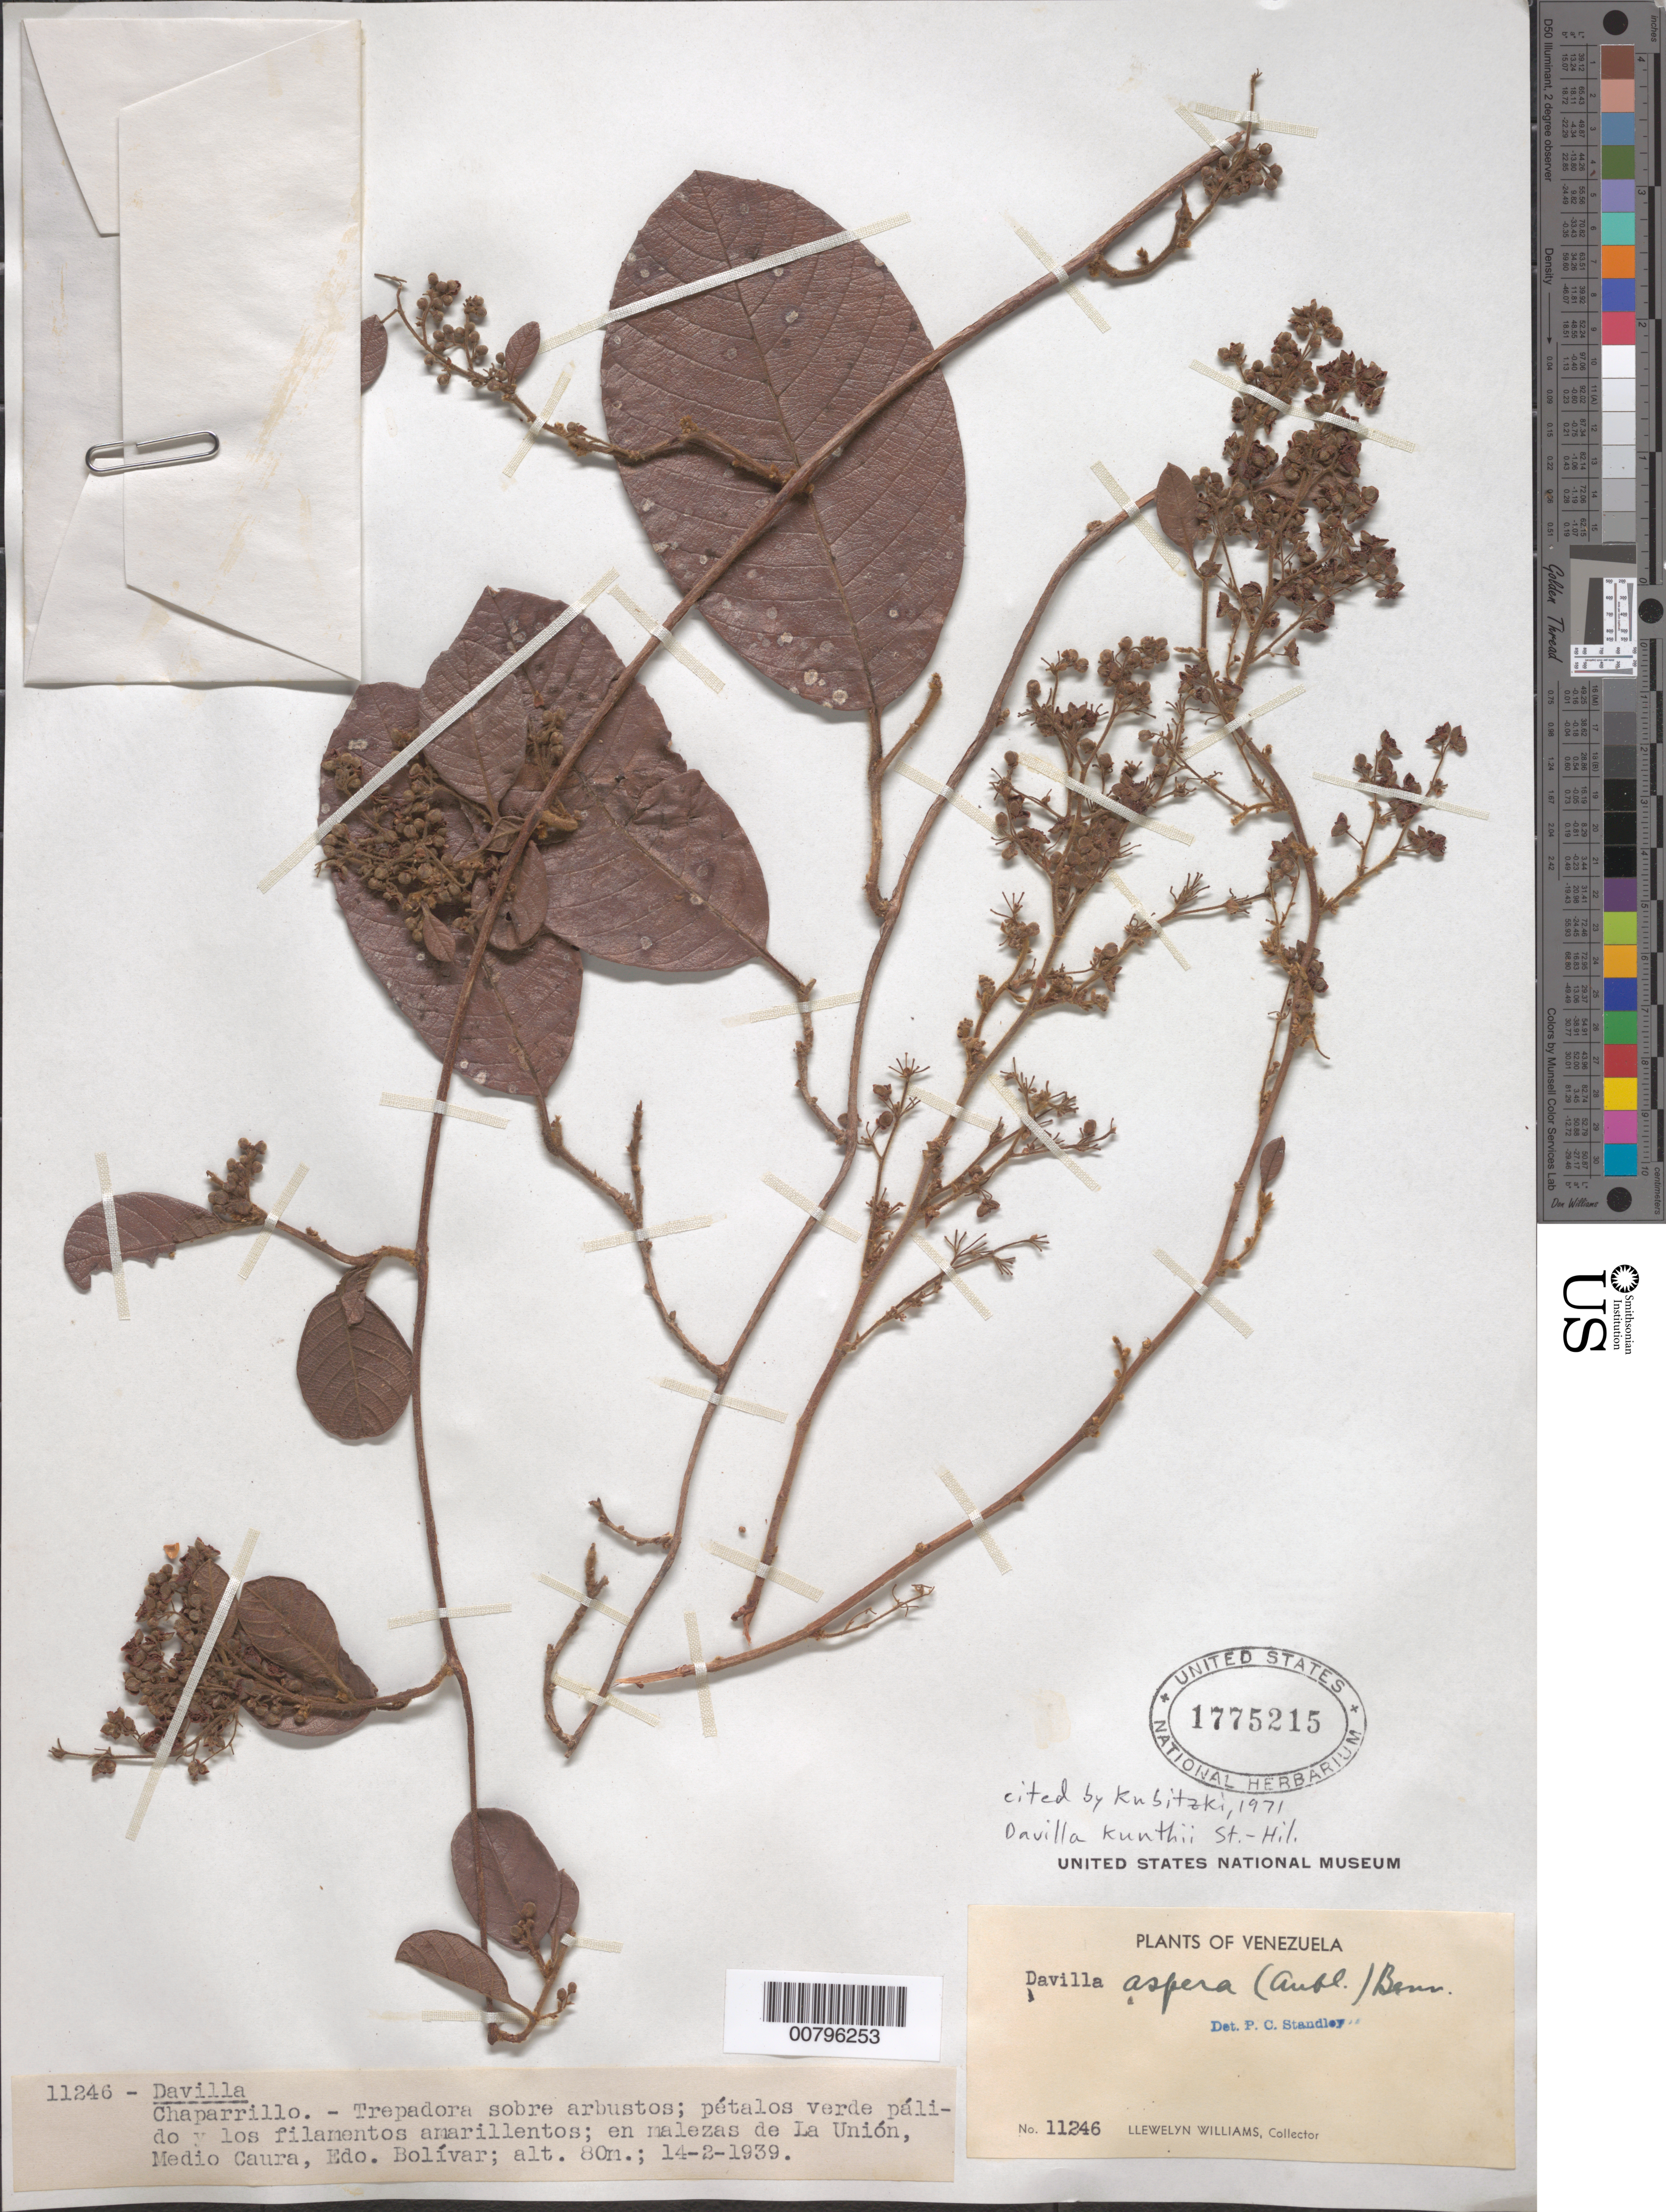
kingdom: Plantae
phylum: Tracheophyta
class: Magnoliopsida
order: Dilleniales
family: Dilleniaceae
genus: Davilla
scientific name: Davilla kunthii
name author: A. St.-Hil.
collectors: Ll. Williams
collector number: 11246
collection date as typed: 14-Feb-39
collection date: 1939-02-14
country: Venezuela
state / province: Bolívar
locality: La Unión, Medio Caura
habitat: Malezas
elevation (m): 80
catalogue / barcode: US 1775215